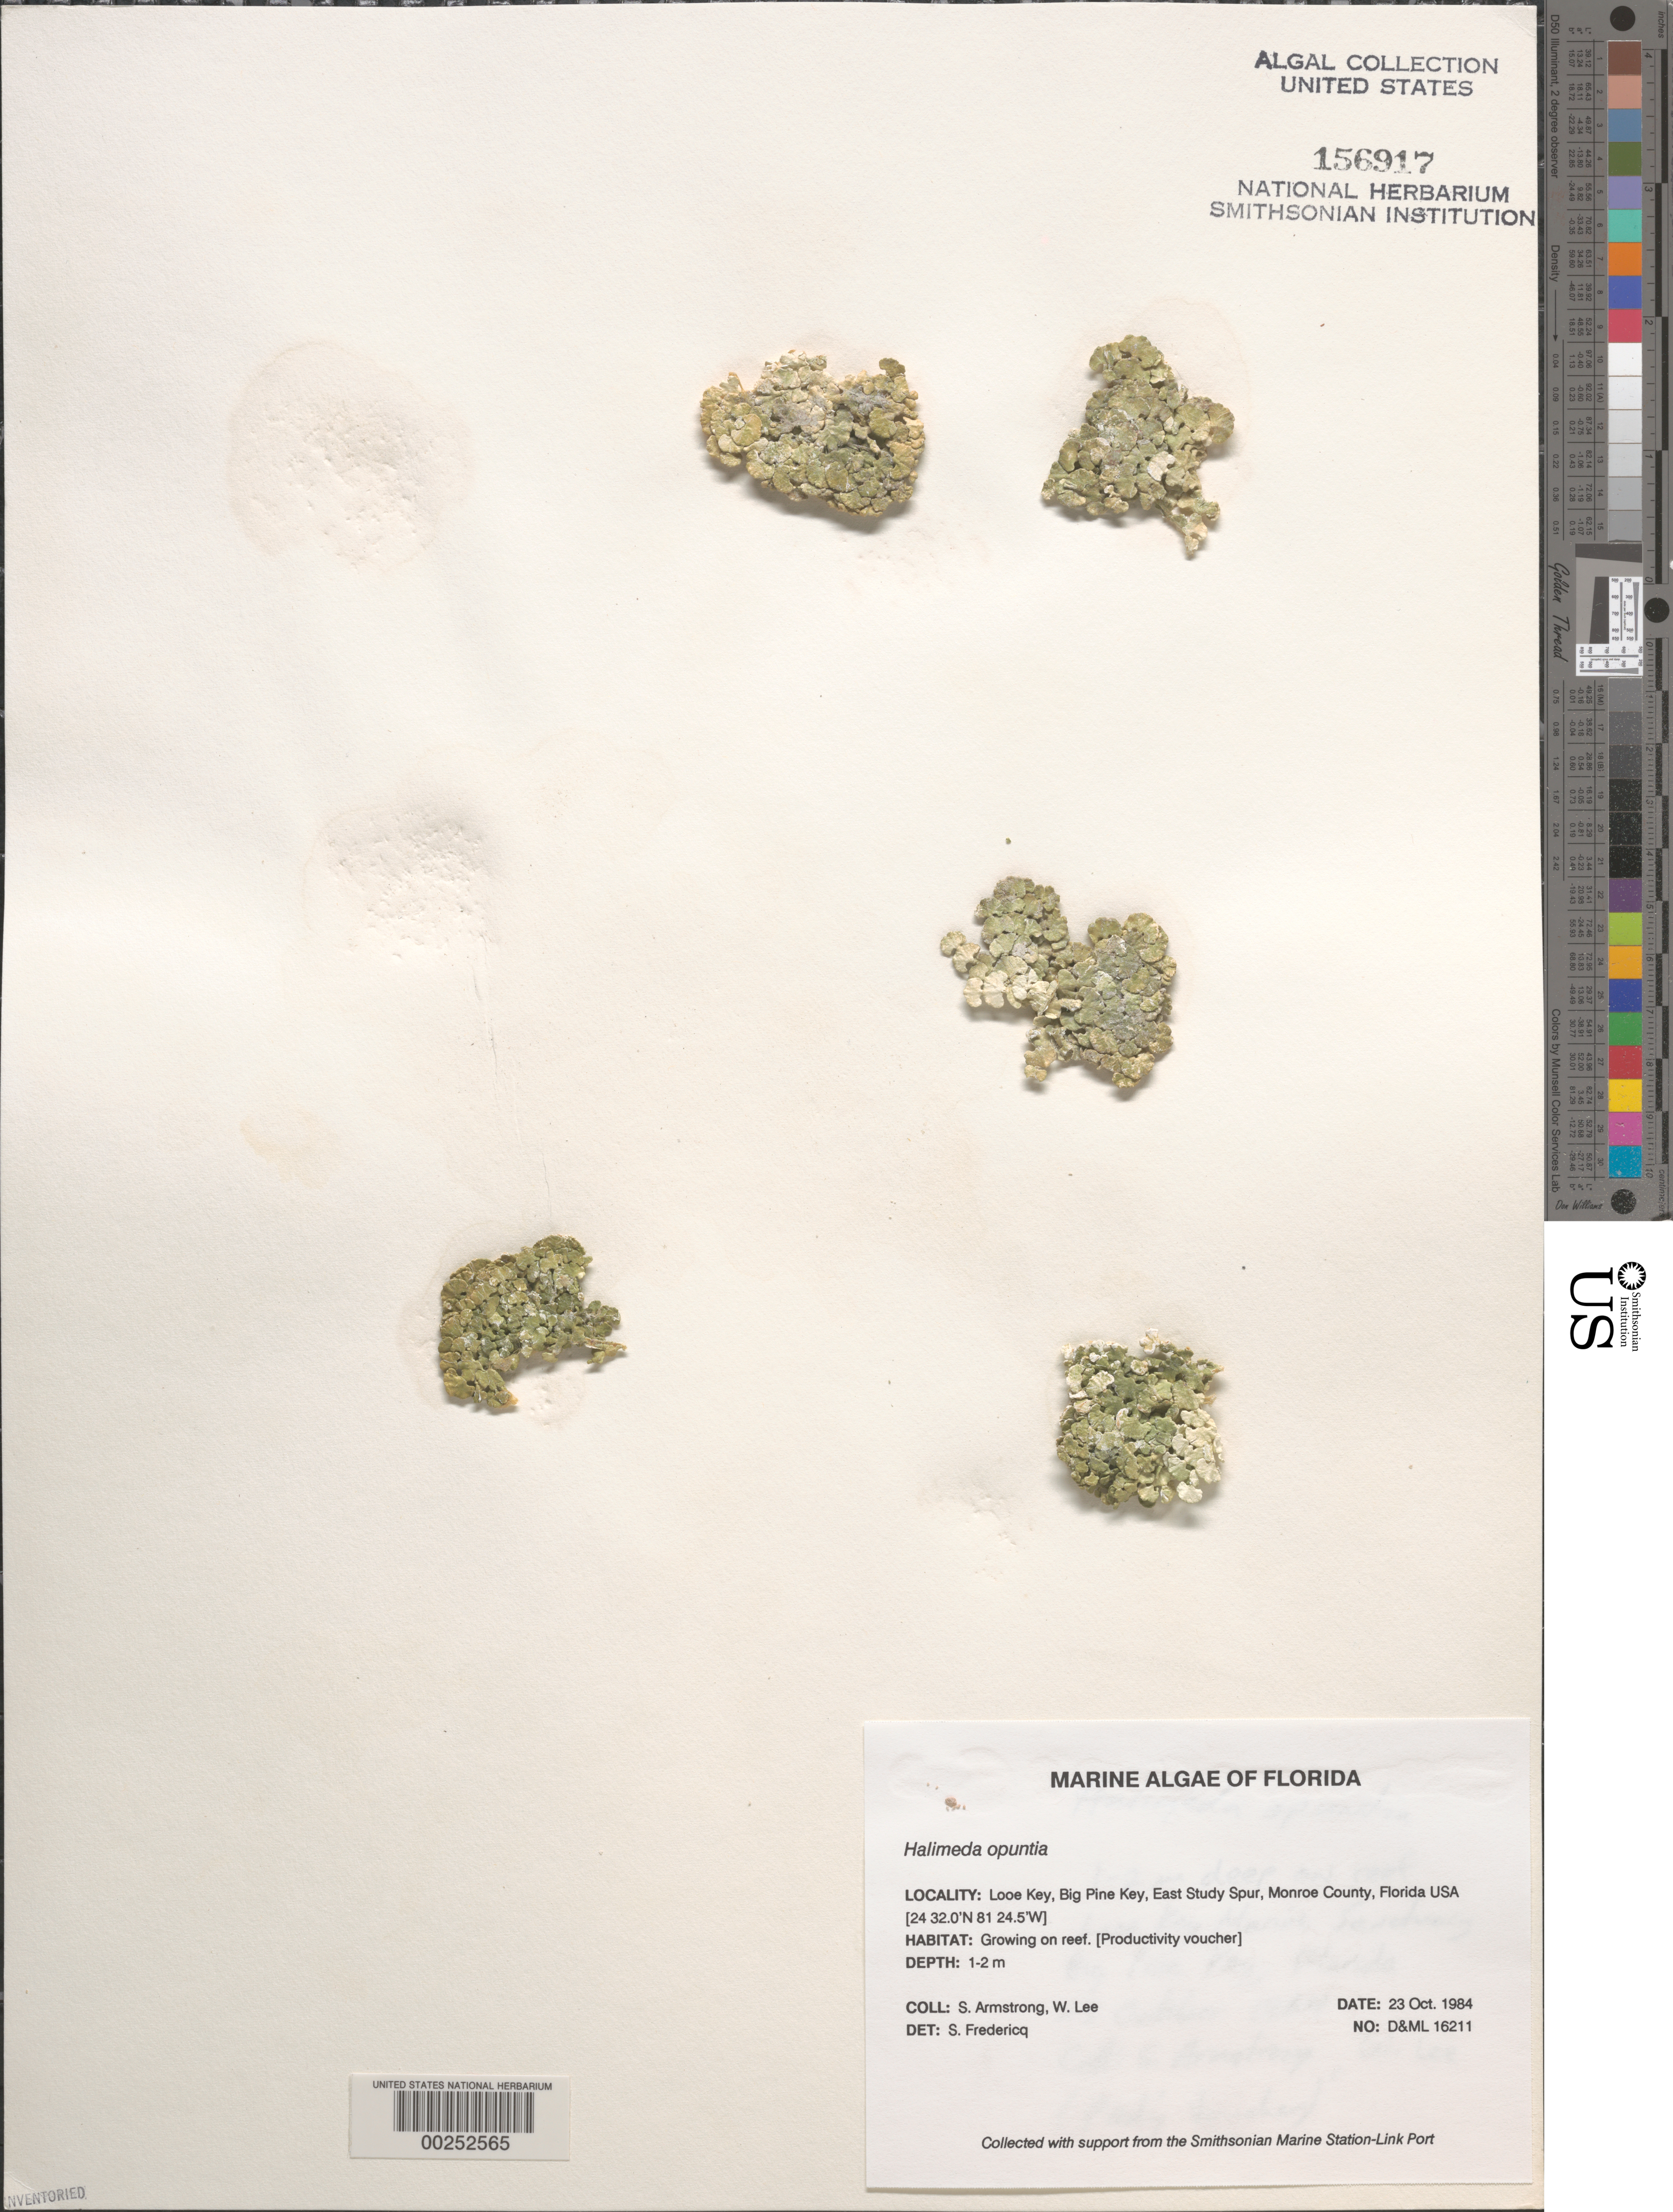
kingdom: Plantae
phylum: Chlorophyta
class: Ulvophyceae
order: Bryopsidales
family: Halimedaceae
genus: Halimeda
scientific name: Halimeda opuntia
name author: (L.) J.V.Lamouroux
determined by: Fredericq, S.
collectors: S. Armstrong & W. Lee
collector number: D&ML 16211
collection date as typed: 23 Oct 1984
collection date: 1984-10-23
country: United States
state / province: Florida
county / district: Monroe County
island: Looe Key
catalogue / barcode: US 156917